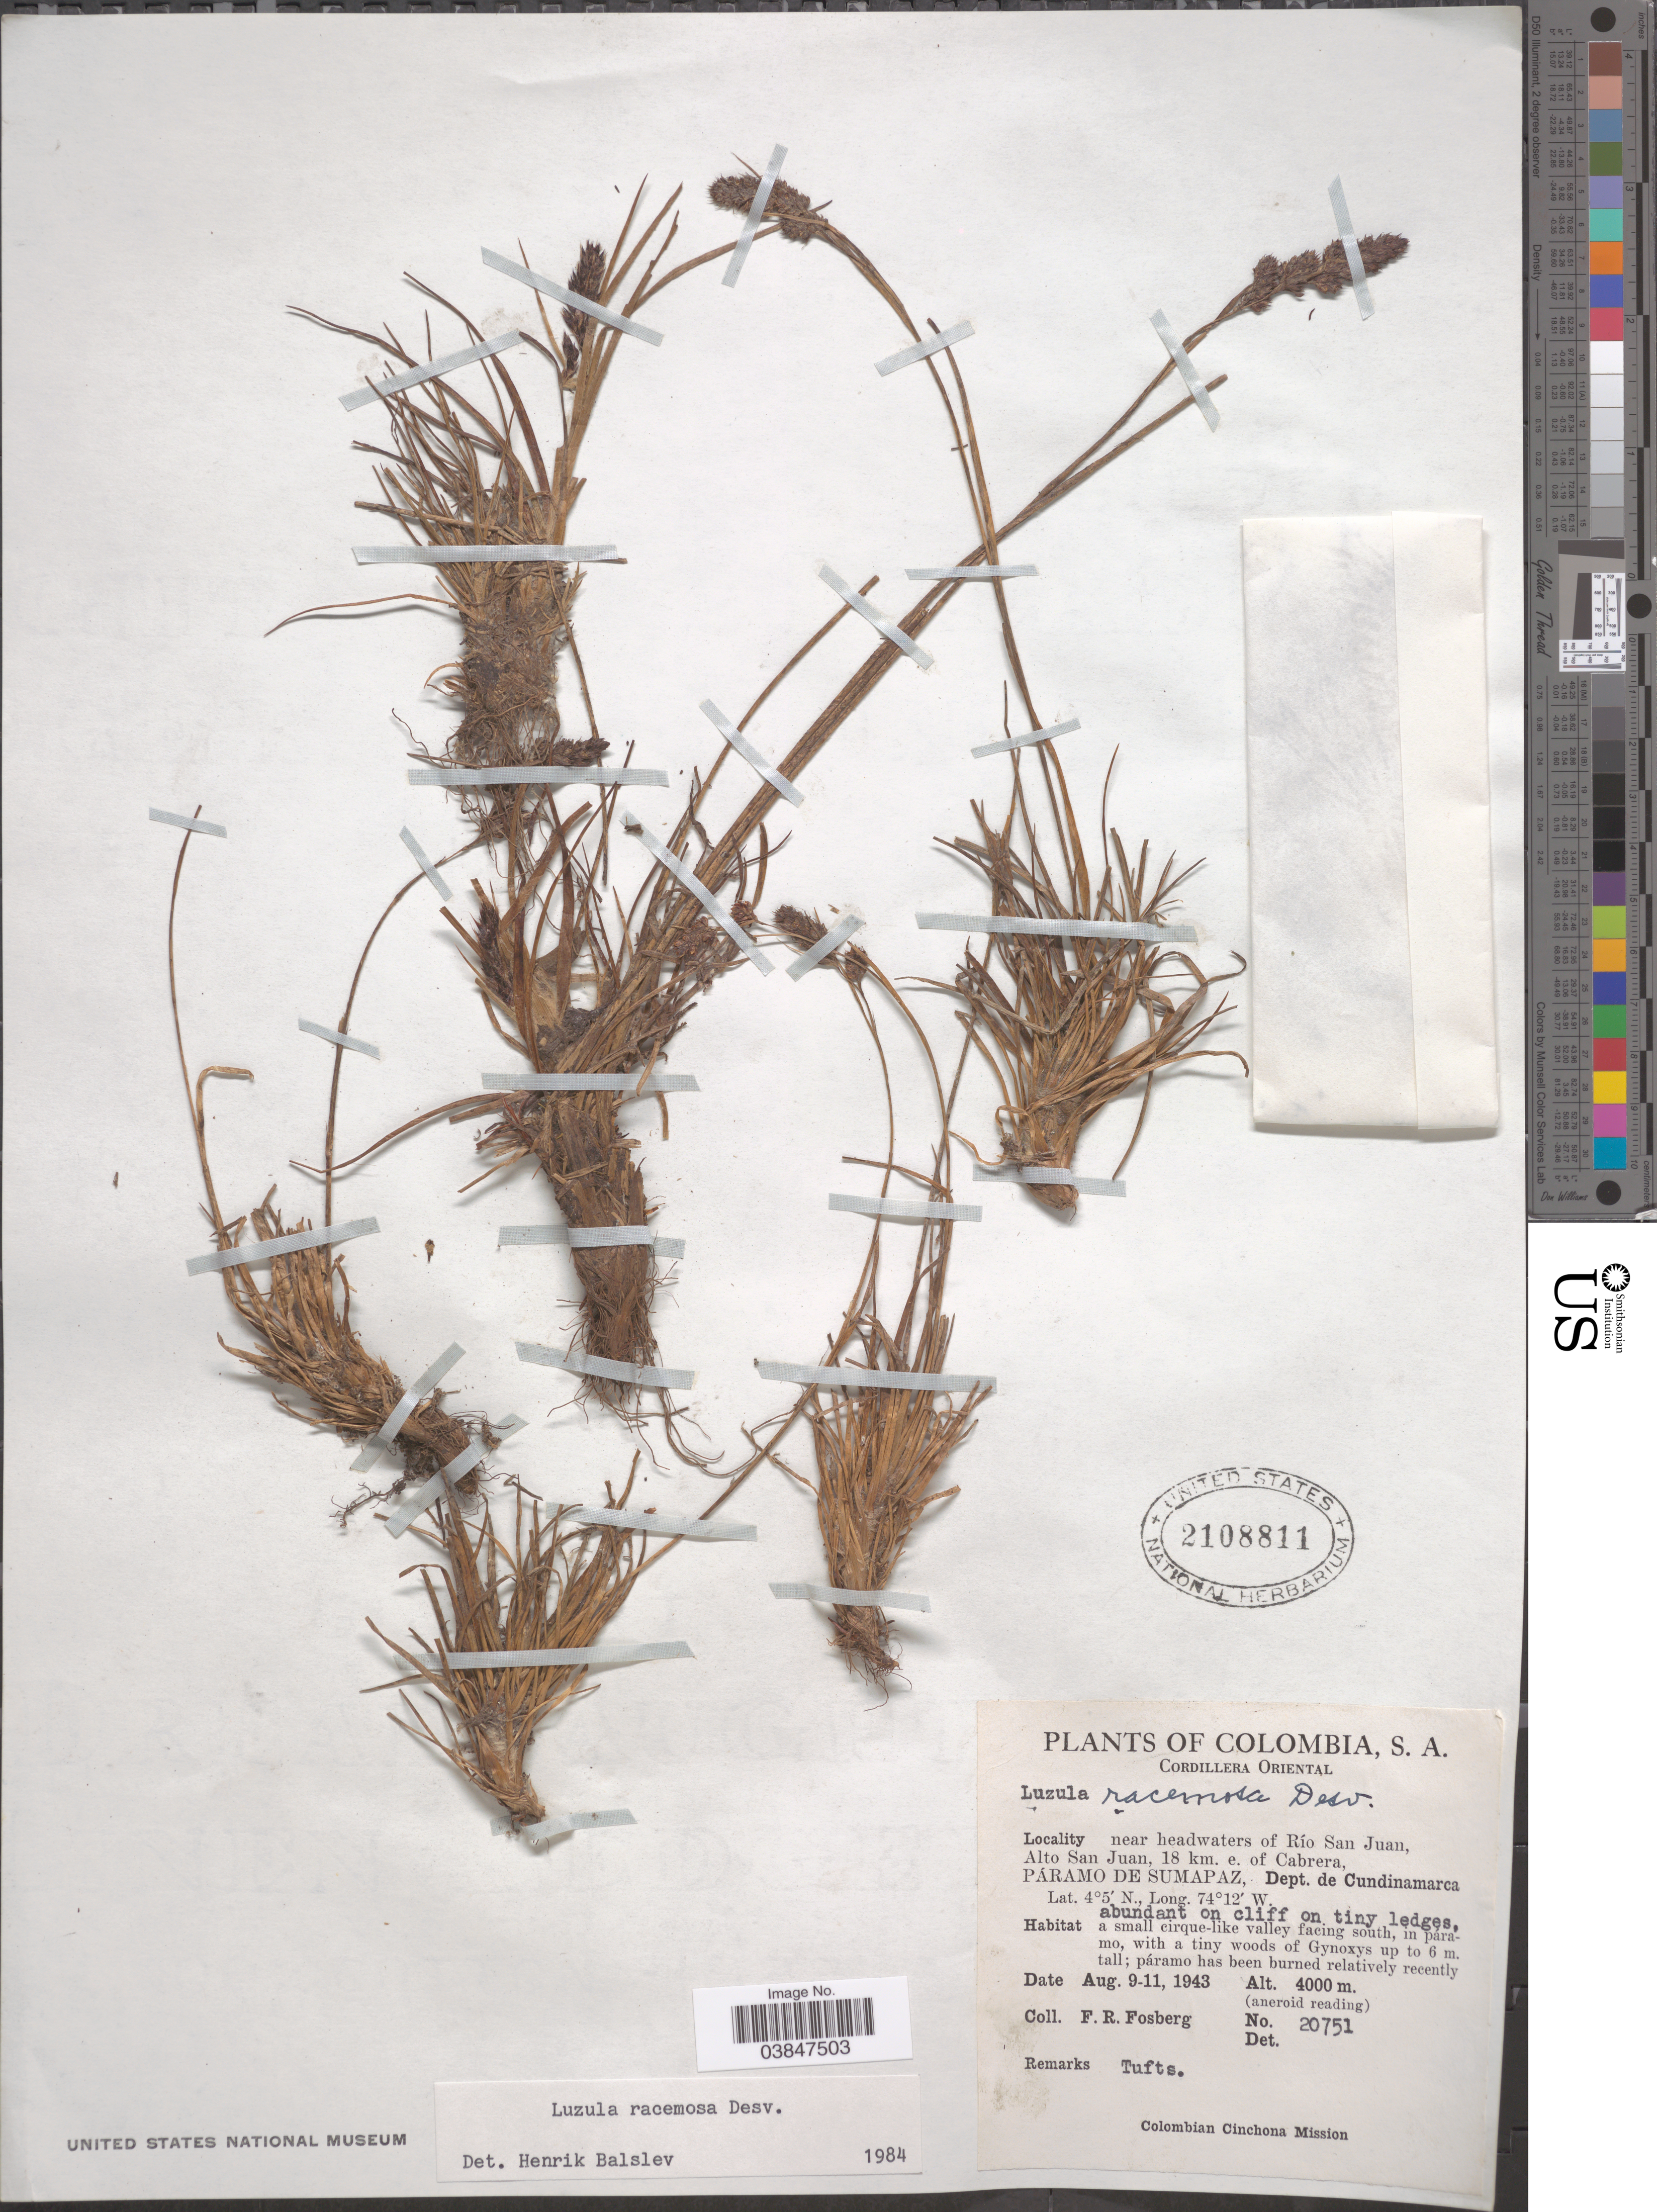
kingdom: Plantae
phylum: Tracheophyta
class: Liliopsida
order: Poales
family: Juncaceae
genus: Luzula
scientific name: Luzula racemosa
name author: Desv.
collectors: F. R. Fosberg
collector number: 20751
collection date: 1943-08-09/1943-08-11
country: Colombia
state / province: Cundinamarca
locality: Cordillera Oriental. Near headwaters of Río San Juan, Alto San Juan, 18 km. e. of Cabrera, Páramo de Sumapaz, Dept. de Cundinamarca. A small cirque-like valley facing south, in páramo.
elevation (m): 4000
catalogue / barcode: US 2108811